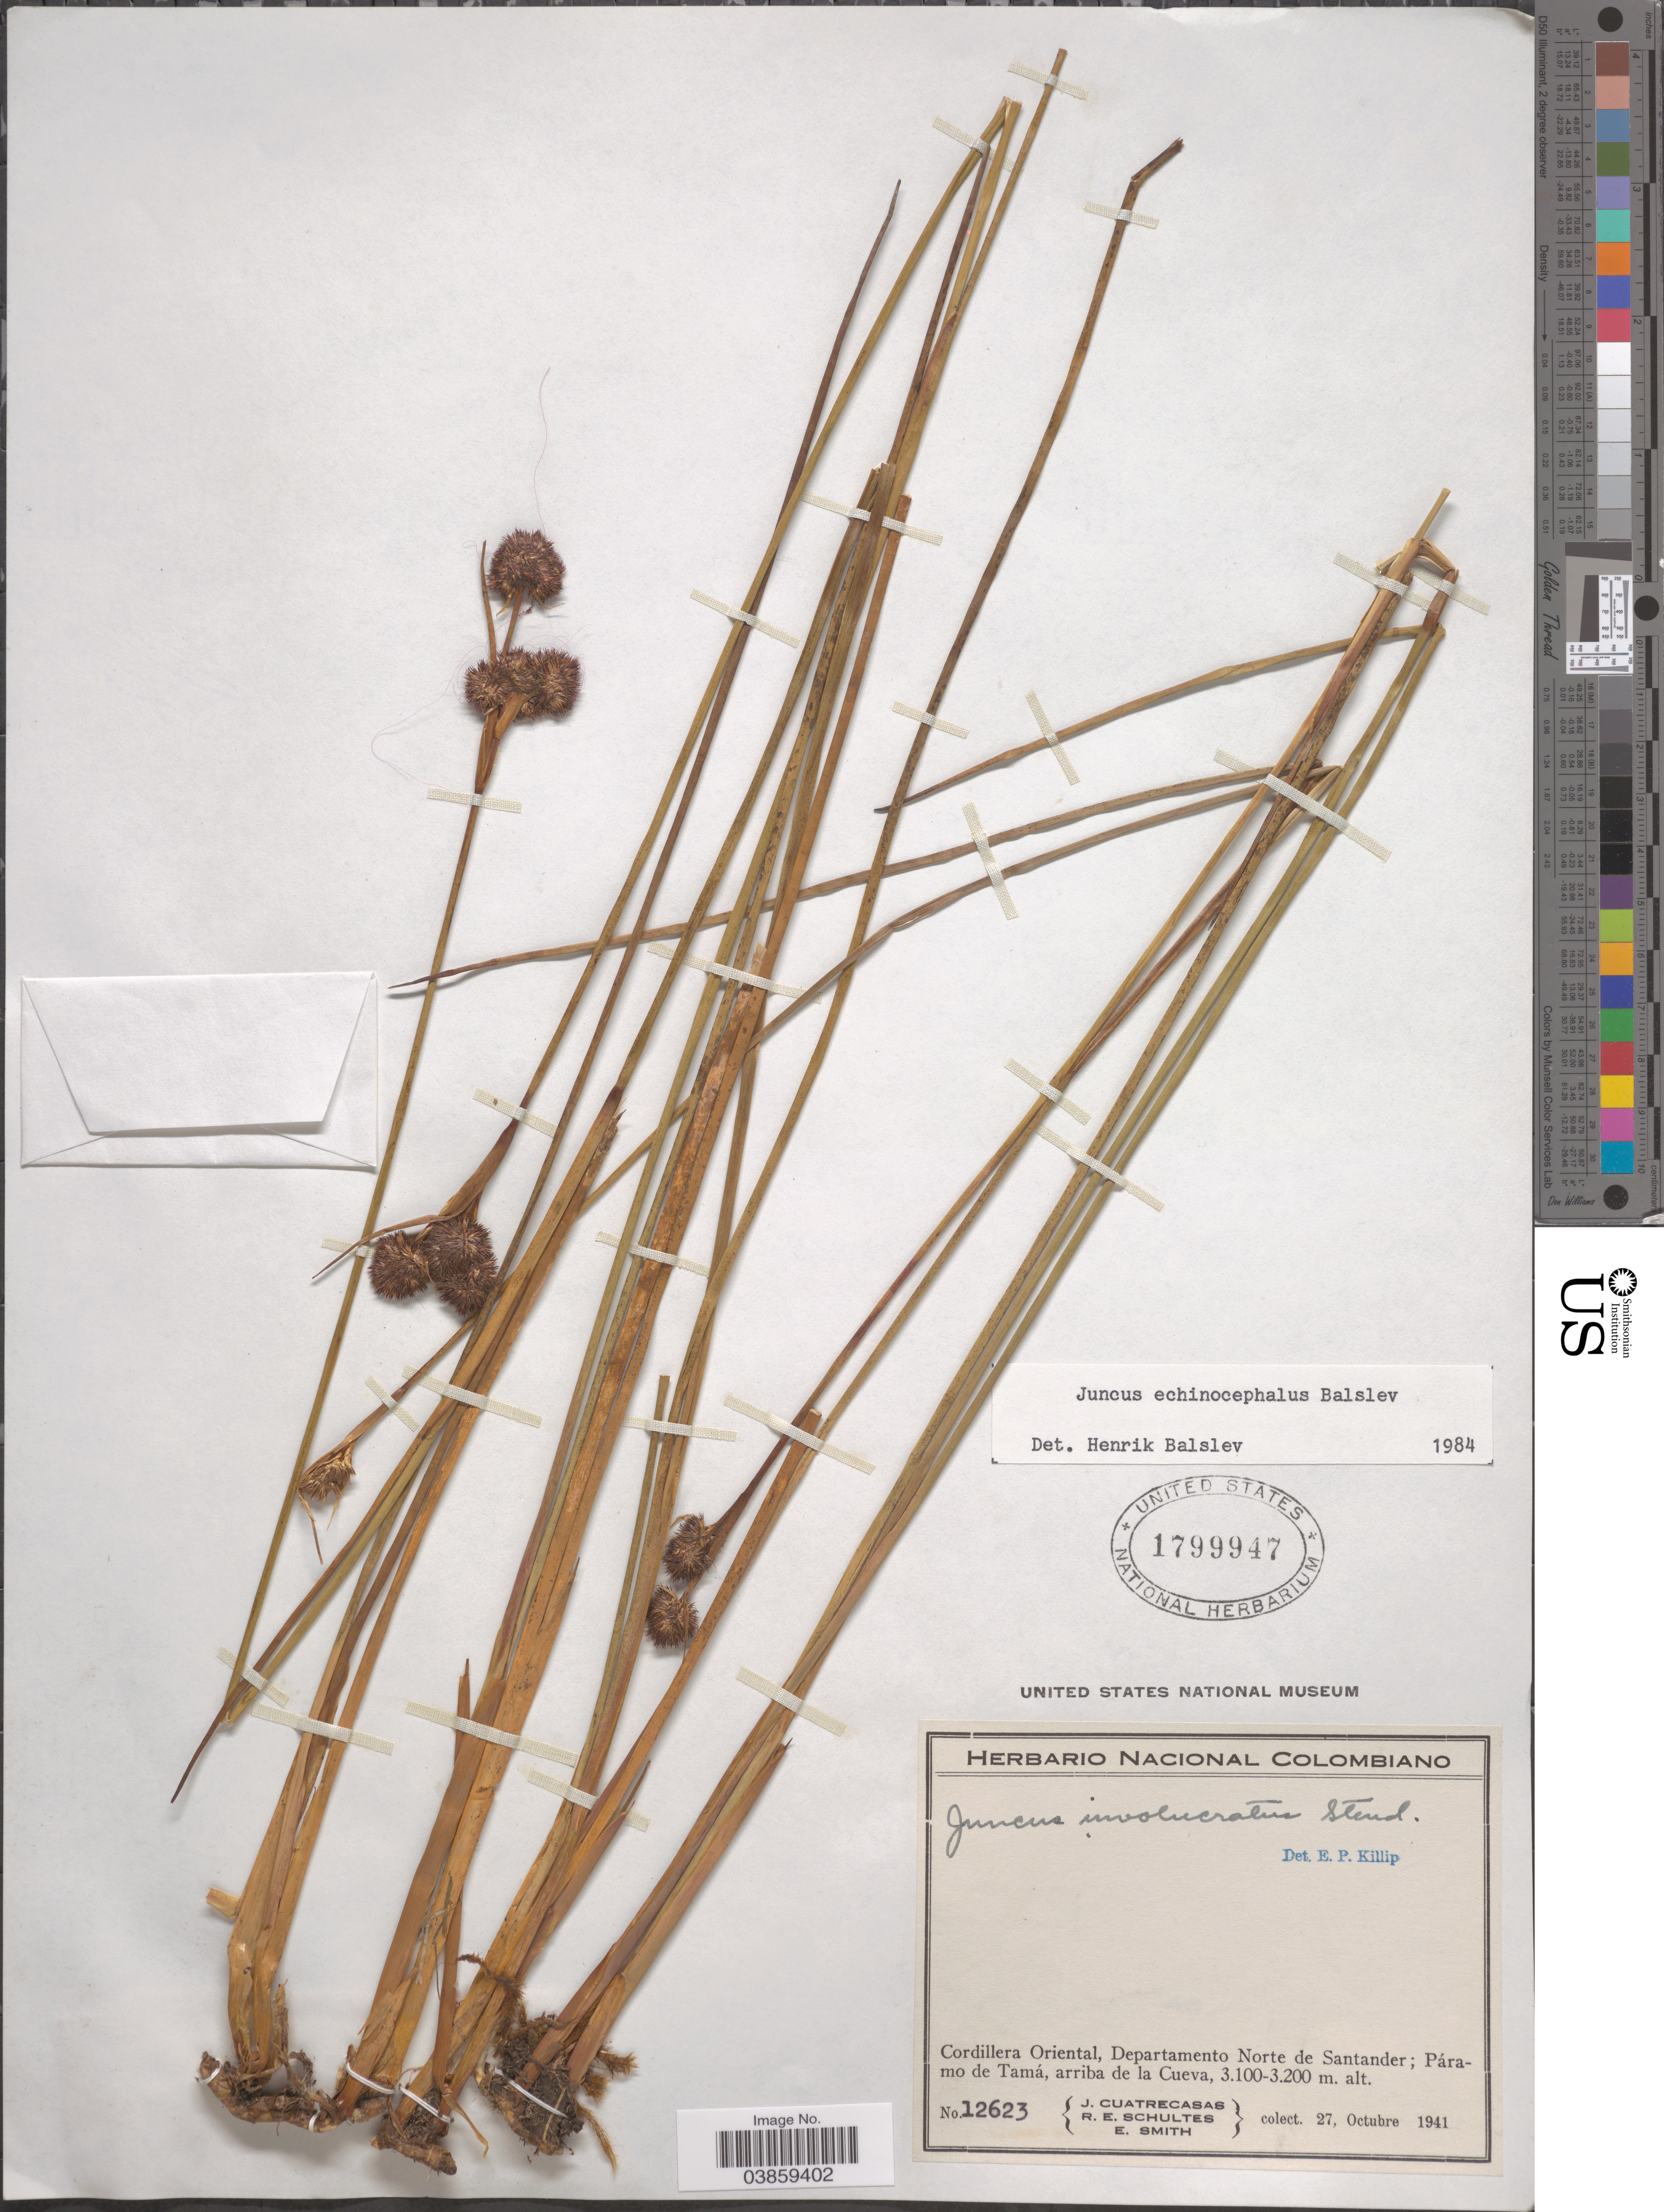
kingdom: Plantae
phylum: Tracheophyta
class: Liliopsida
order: Poales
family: Juncaceae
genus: Juncus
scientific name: Juncus echinocephalus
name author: Balslev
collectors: J. Cuatrecasas, R. E. Schultes & E. Smith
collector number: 12623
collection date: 1941-10-27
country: Colombia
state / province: Norte de Santander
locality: Cordillera Oriental, Departamento Norte de Santander; Páramo de Tamá, arriba de la Cueva.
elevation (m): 3100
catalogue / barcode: US 1799947